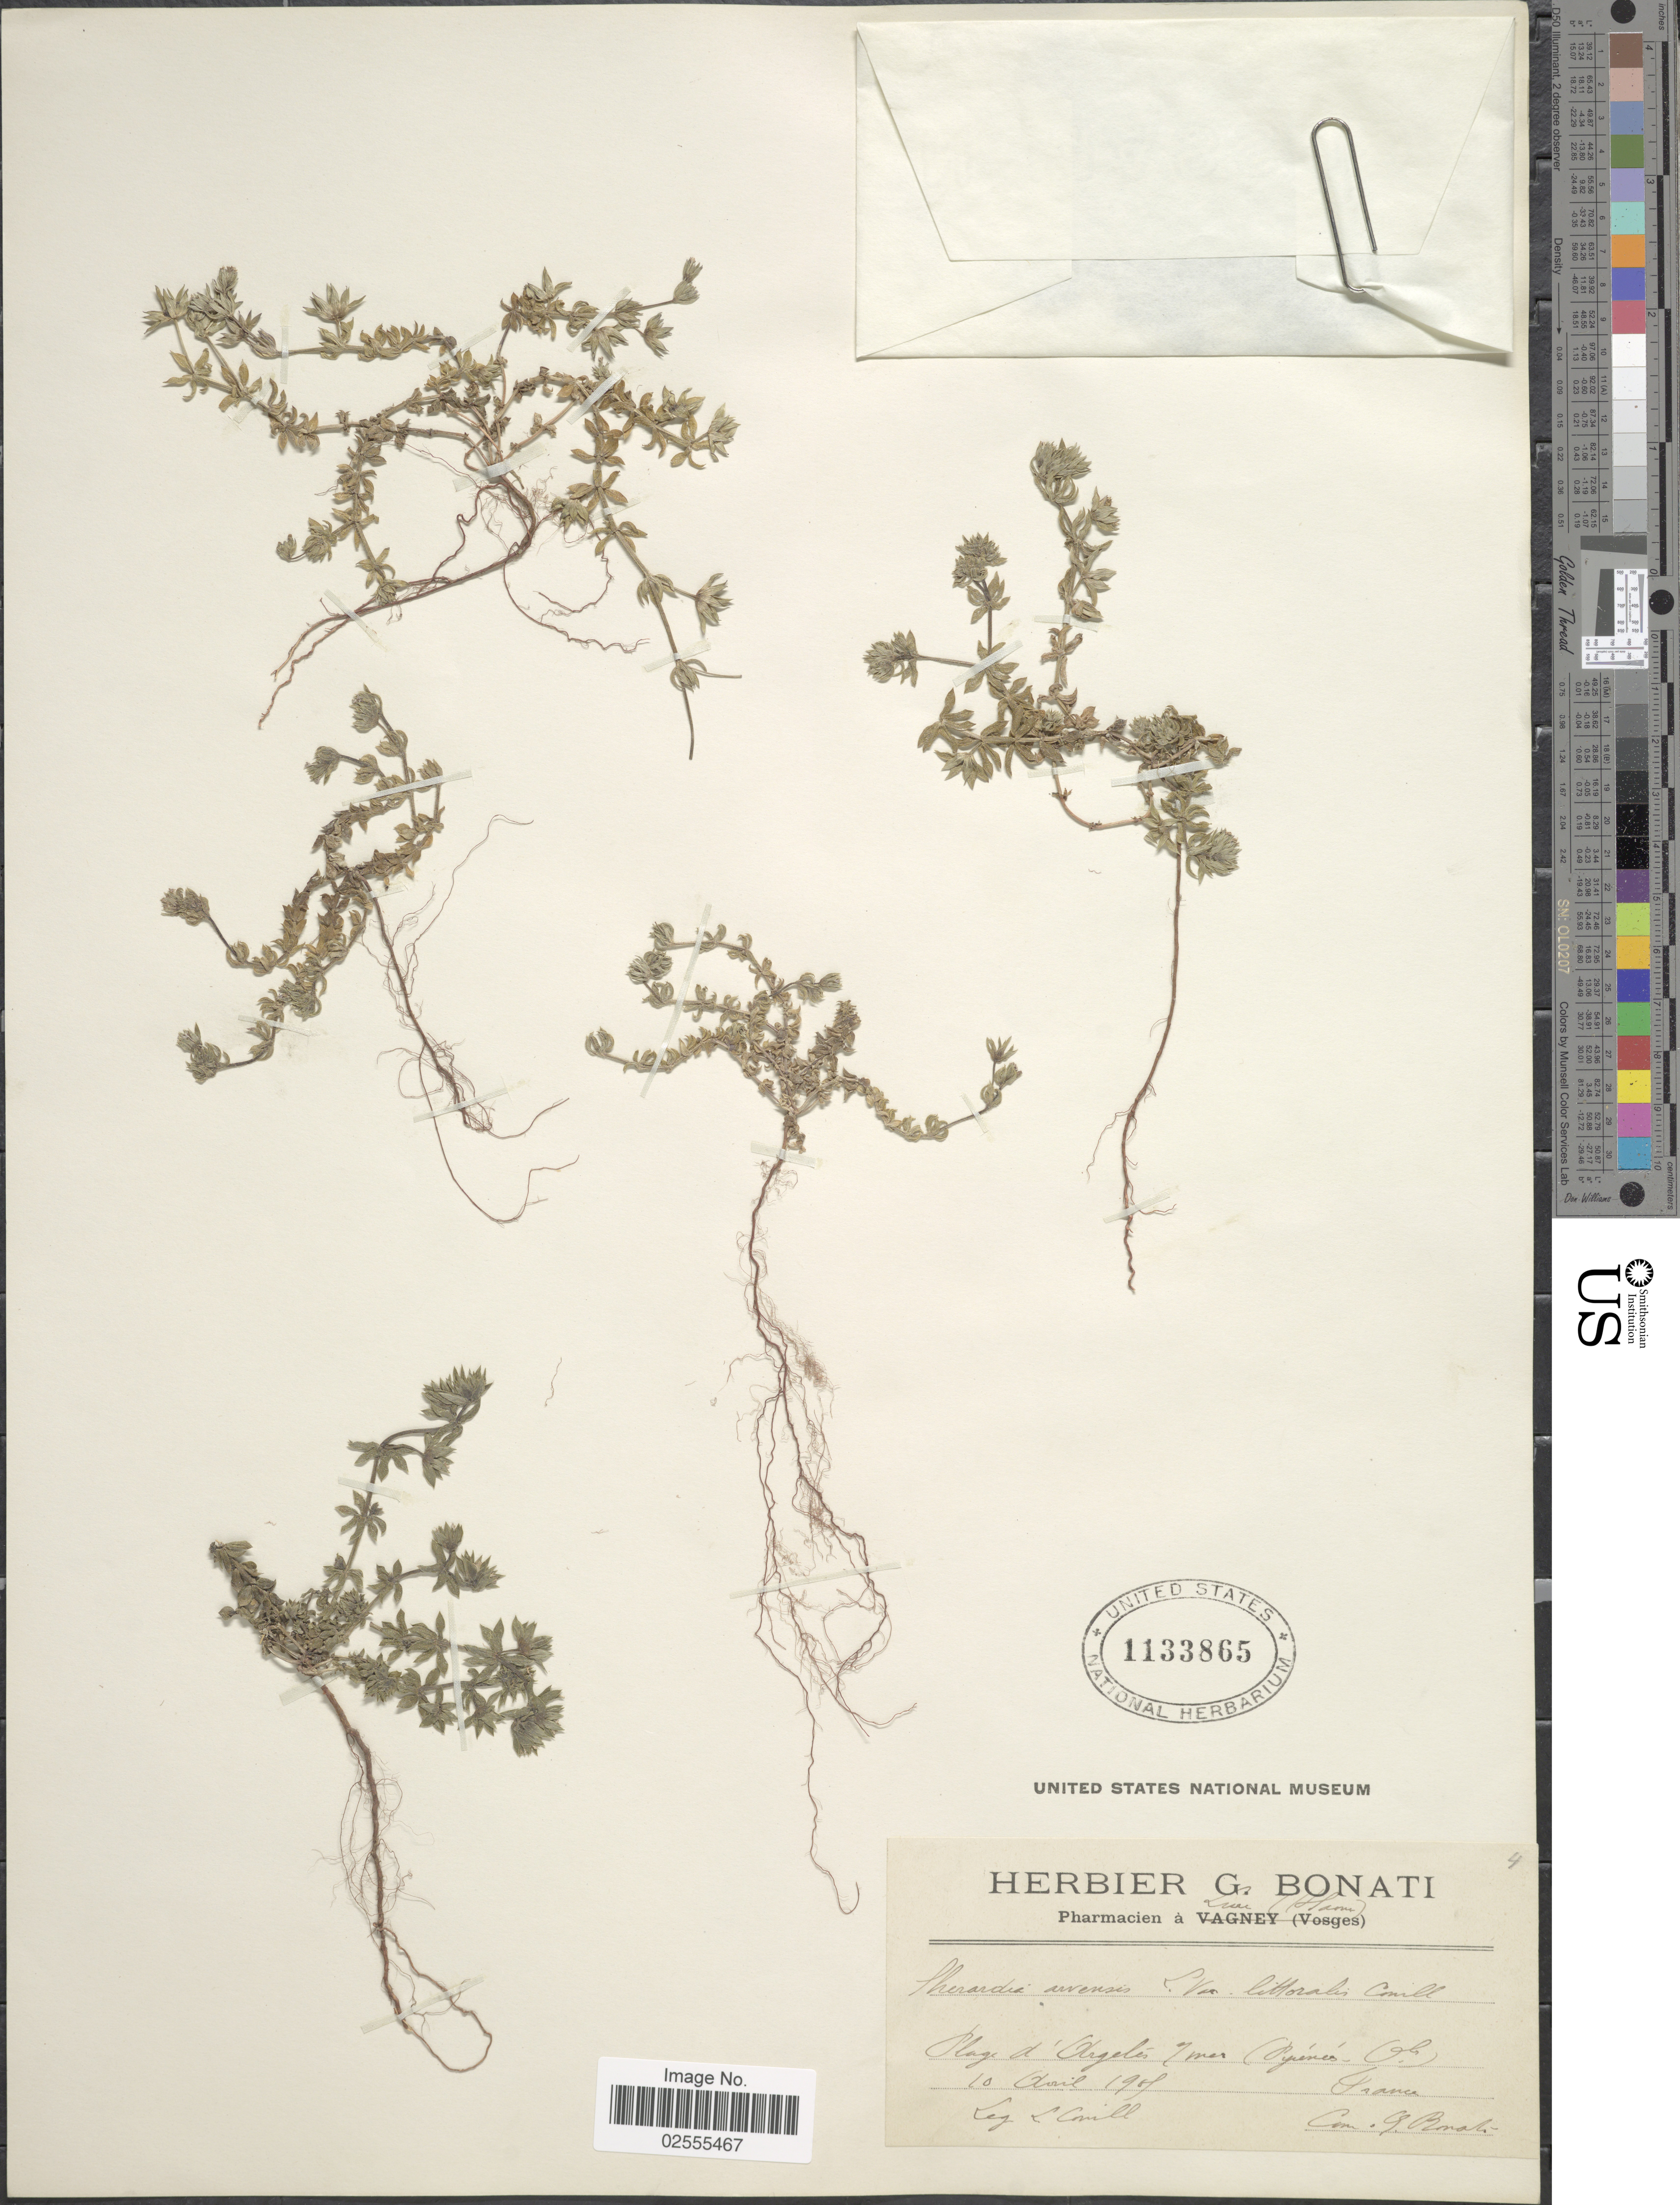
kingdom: Plantae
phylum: Tracheophyta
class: Magnoliopsida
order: Gentianales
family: Rubiaceae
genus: Sherardia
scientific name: Sherardia arvensis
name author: L.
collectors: Conill, L.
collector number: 4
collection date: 1909-04-10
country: France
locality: Plage d'Argeles 7 mer (Pyrenes-Ols.). [interpreted]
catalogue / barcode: US 1133865